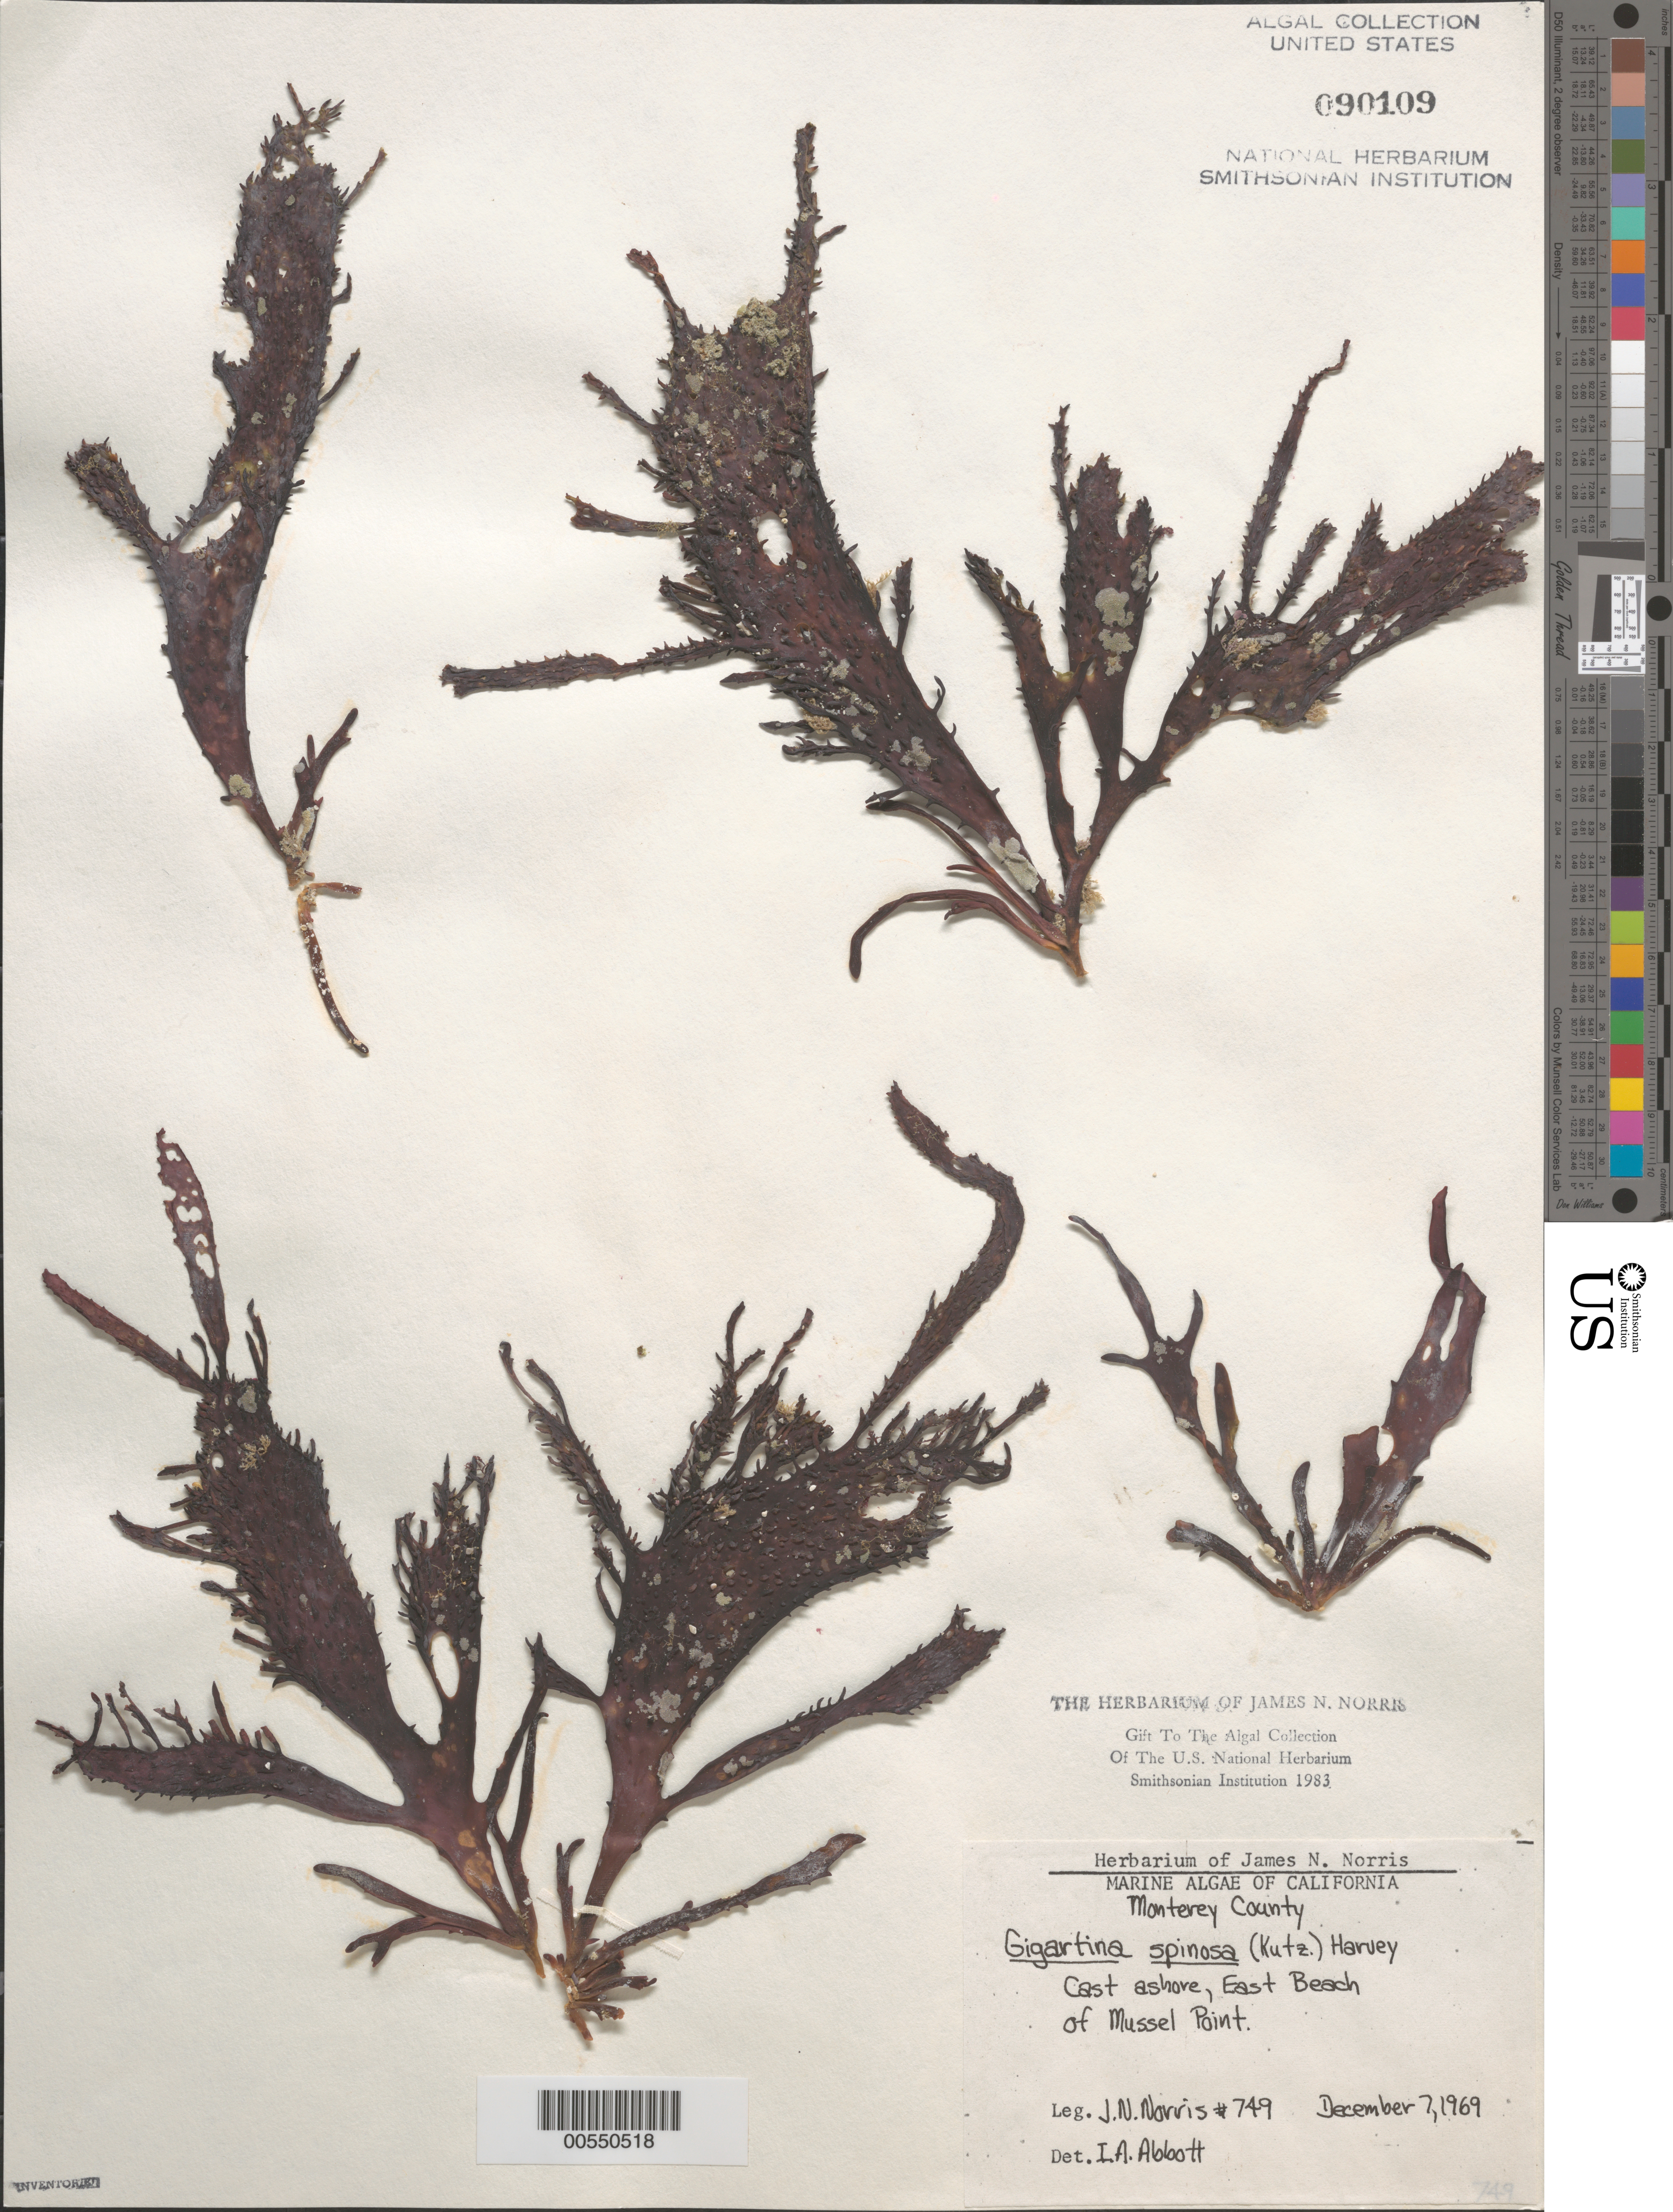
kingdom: Plantae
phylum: Rhodophyta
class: Florideophyceae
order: Gigartinales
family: Gigartinaceae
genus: Chondracanthus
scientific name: Chondracanthus spinosus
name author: (Kütz.) Guiry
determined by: Algae name updating Project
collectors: J. N. Norris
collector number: JN-749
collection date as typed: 07 Dec 1969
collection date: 1969-12-07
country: United States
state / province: California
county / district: Monterey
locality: East Beach, Mussel Point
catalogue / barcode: US 90109